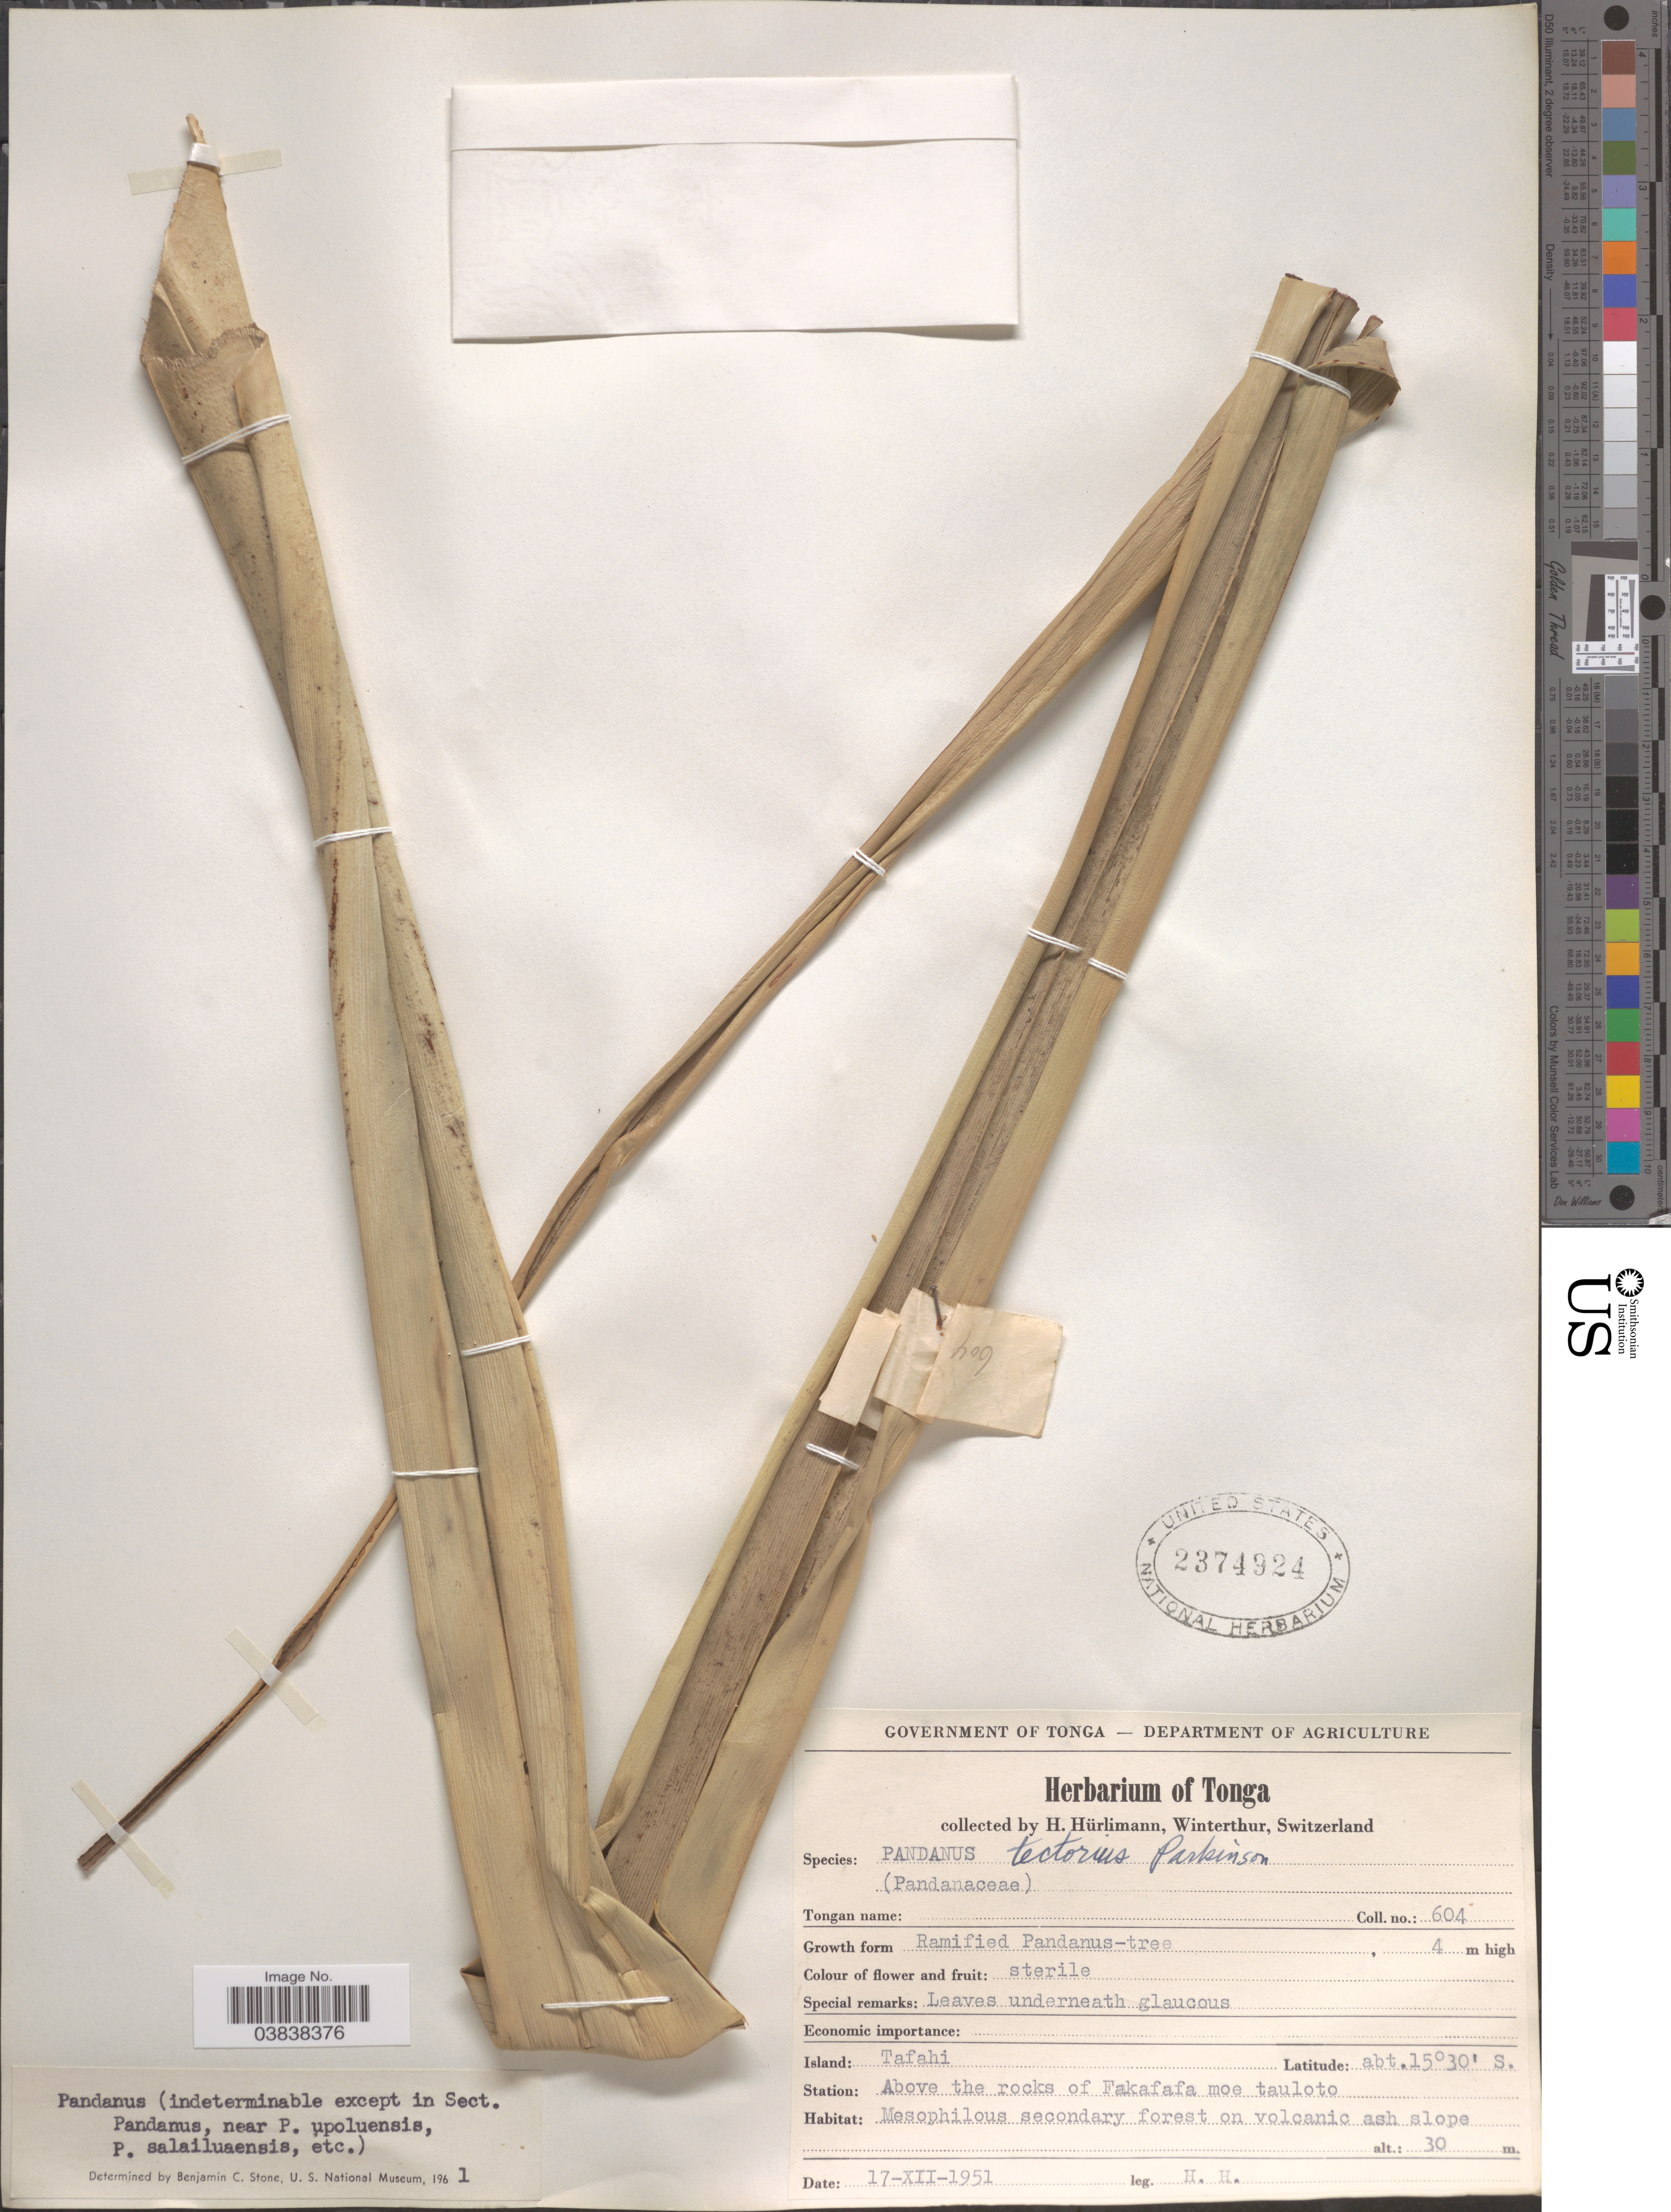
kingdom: Plantae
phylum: Tracheophyta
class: Liliopsida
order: Pandanales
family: Pandanaceae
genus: Pandanus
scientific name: Pandanus tectorius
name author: Parkinson ex DuRoi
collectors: H. Hürlimann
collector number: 604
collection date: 1951-12-17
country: Tonga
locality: Island: Tafahi. Station: Above the rocks of Fakafafa moe tauloto.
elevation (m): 30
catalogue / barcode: US 2374924